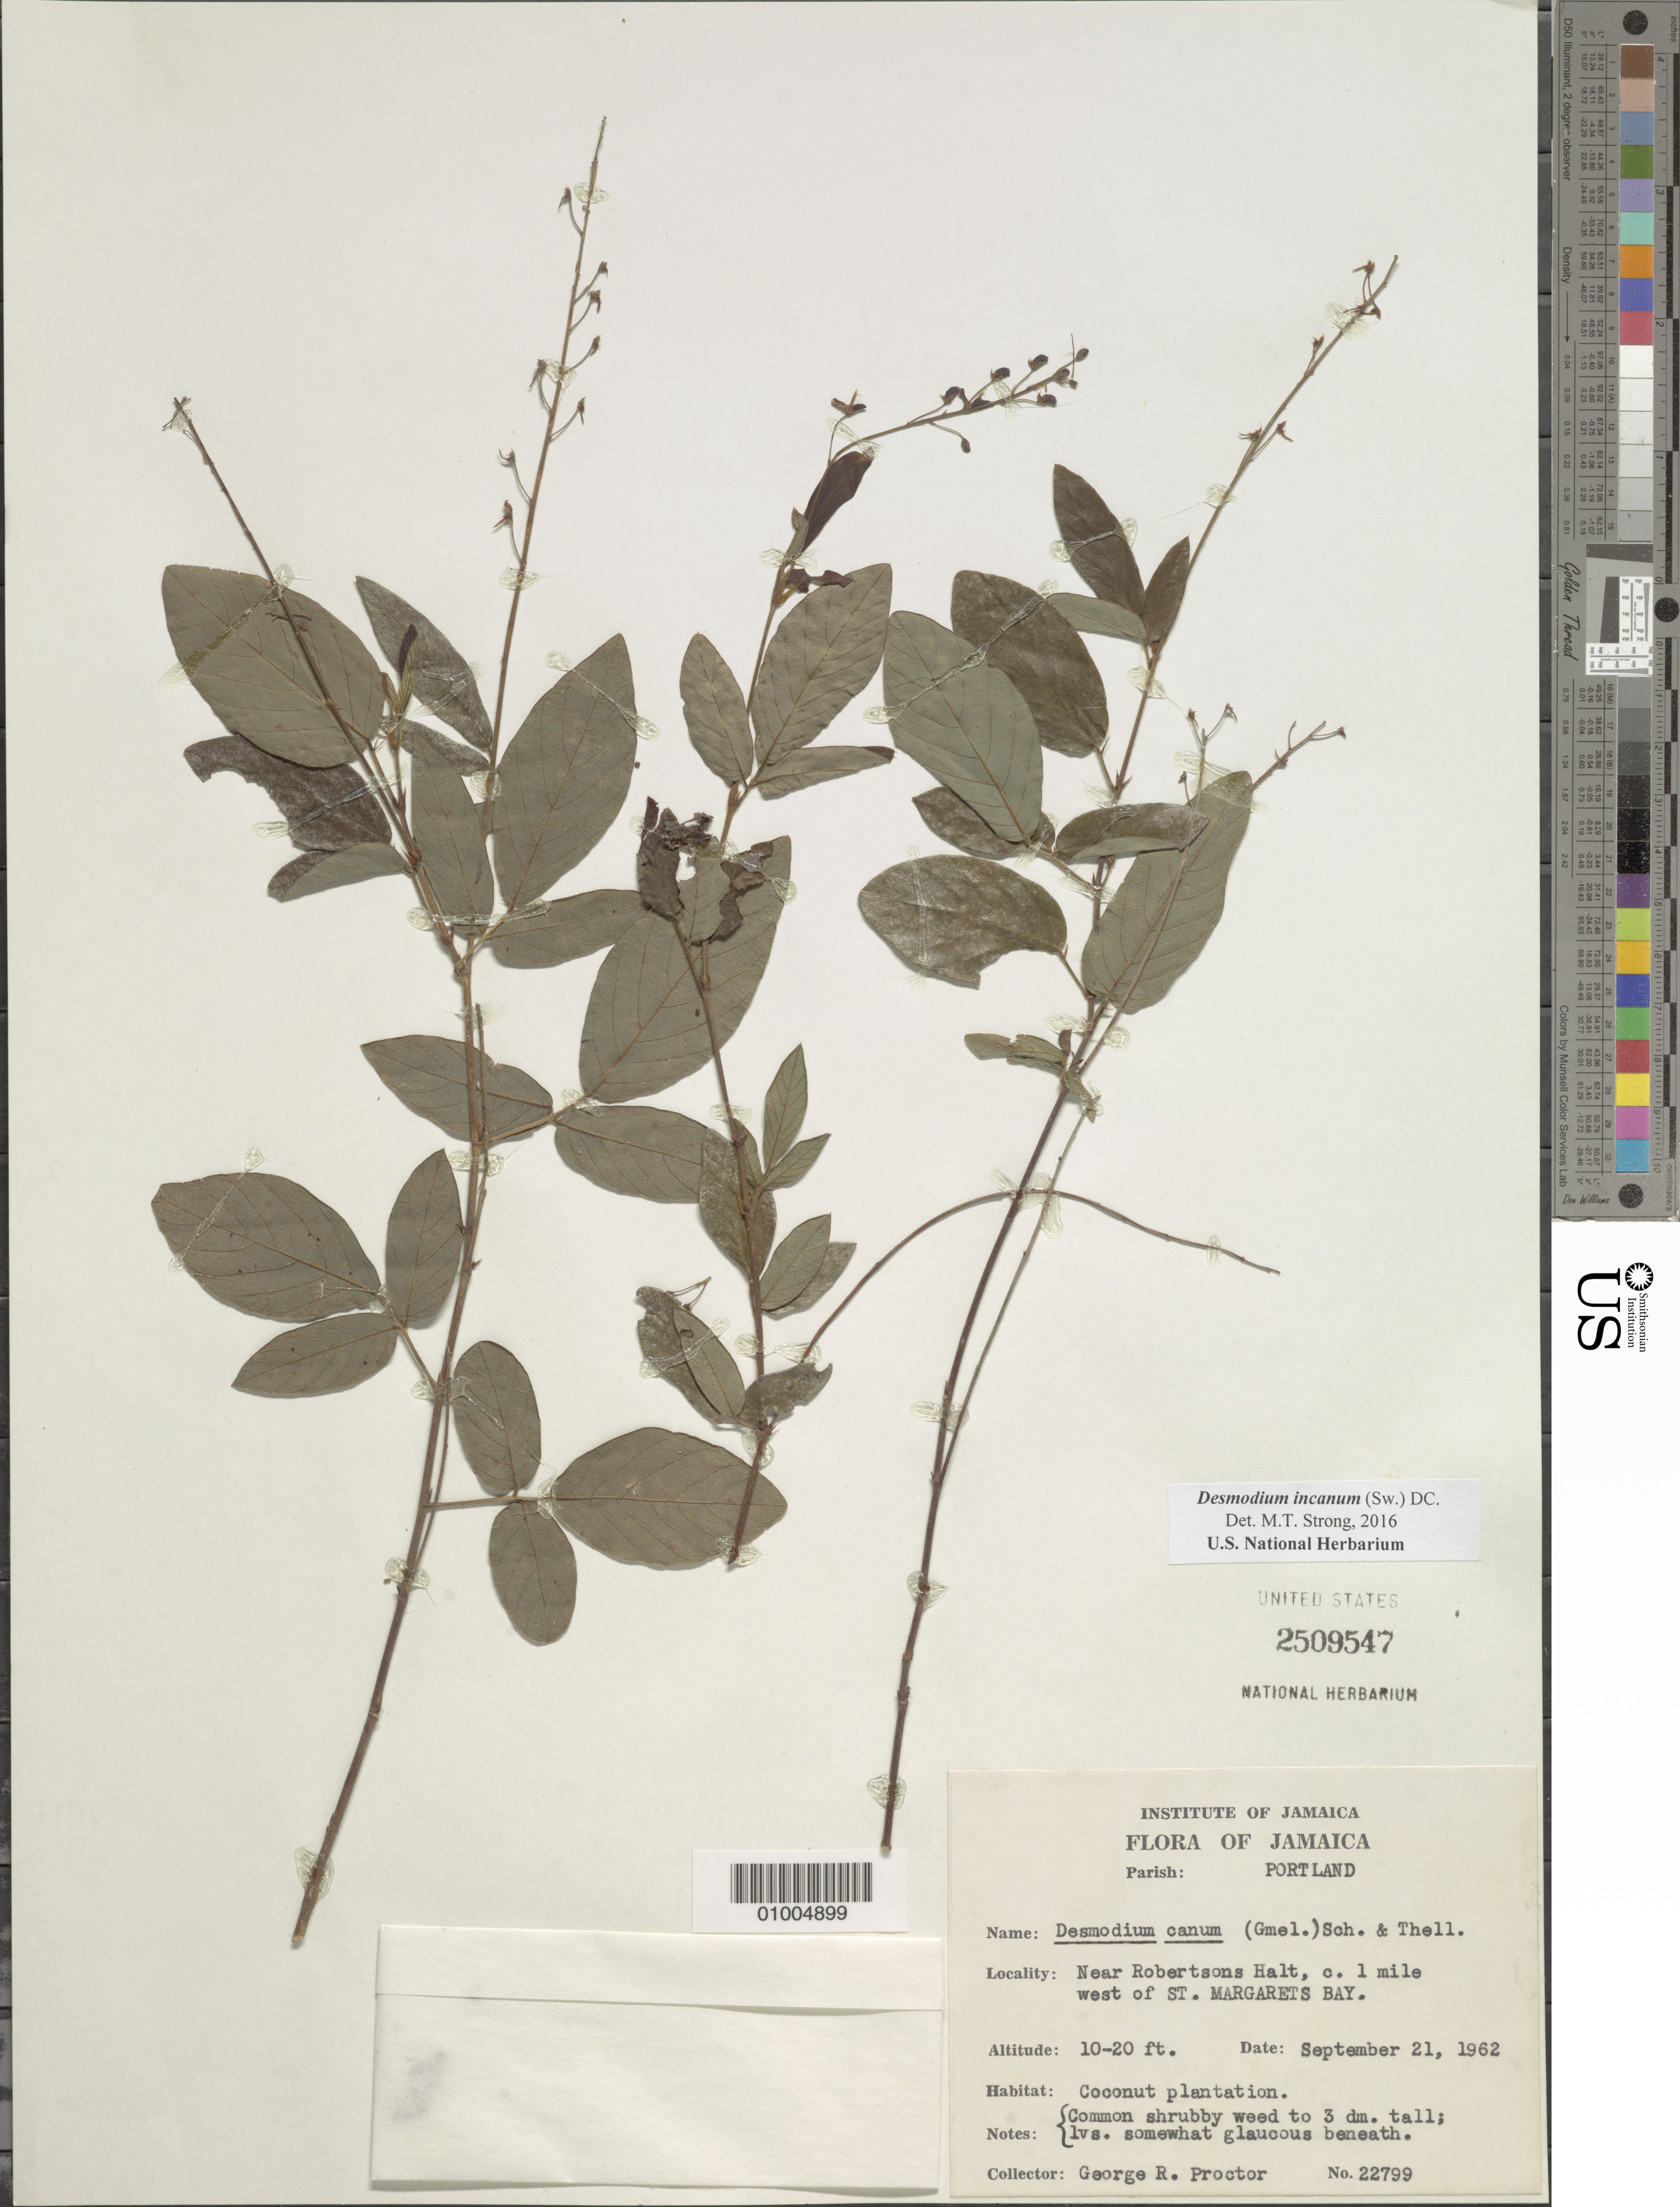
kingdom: Plantae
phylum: Tracheophyta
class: Magnoliopsida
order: Fabales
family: Fabaceae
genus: Desmodium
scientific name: Desmodium incanum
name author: (Sw.) DC.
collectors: G. R. Proctor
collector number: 22799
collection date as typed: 21 Sep 1962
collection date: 1962-09-21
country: Jamaica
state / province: Portland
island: Jamaica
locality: Near Robertsons Halt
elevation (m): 3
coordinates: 0 N, 0 E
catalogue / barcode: US 2509547